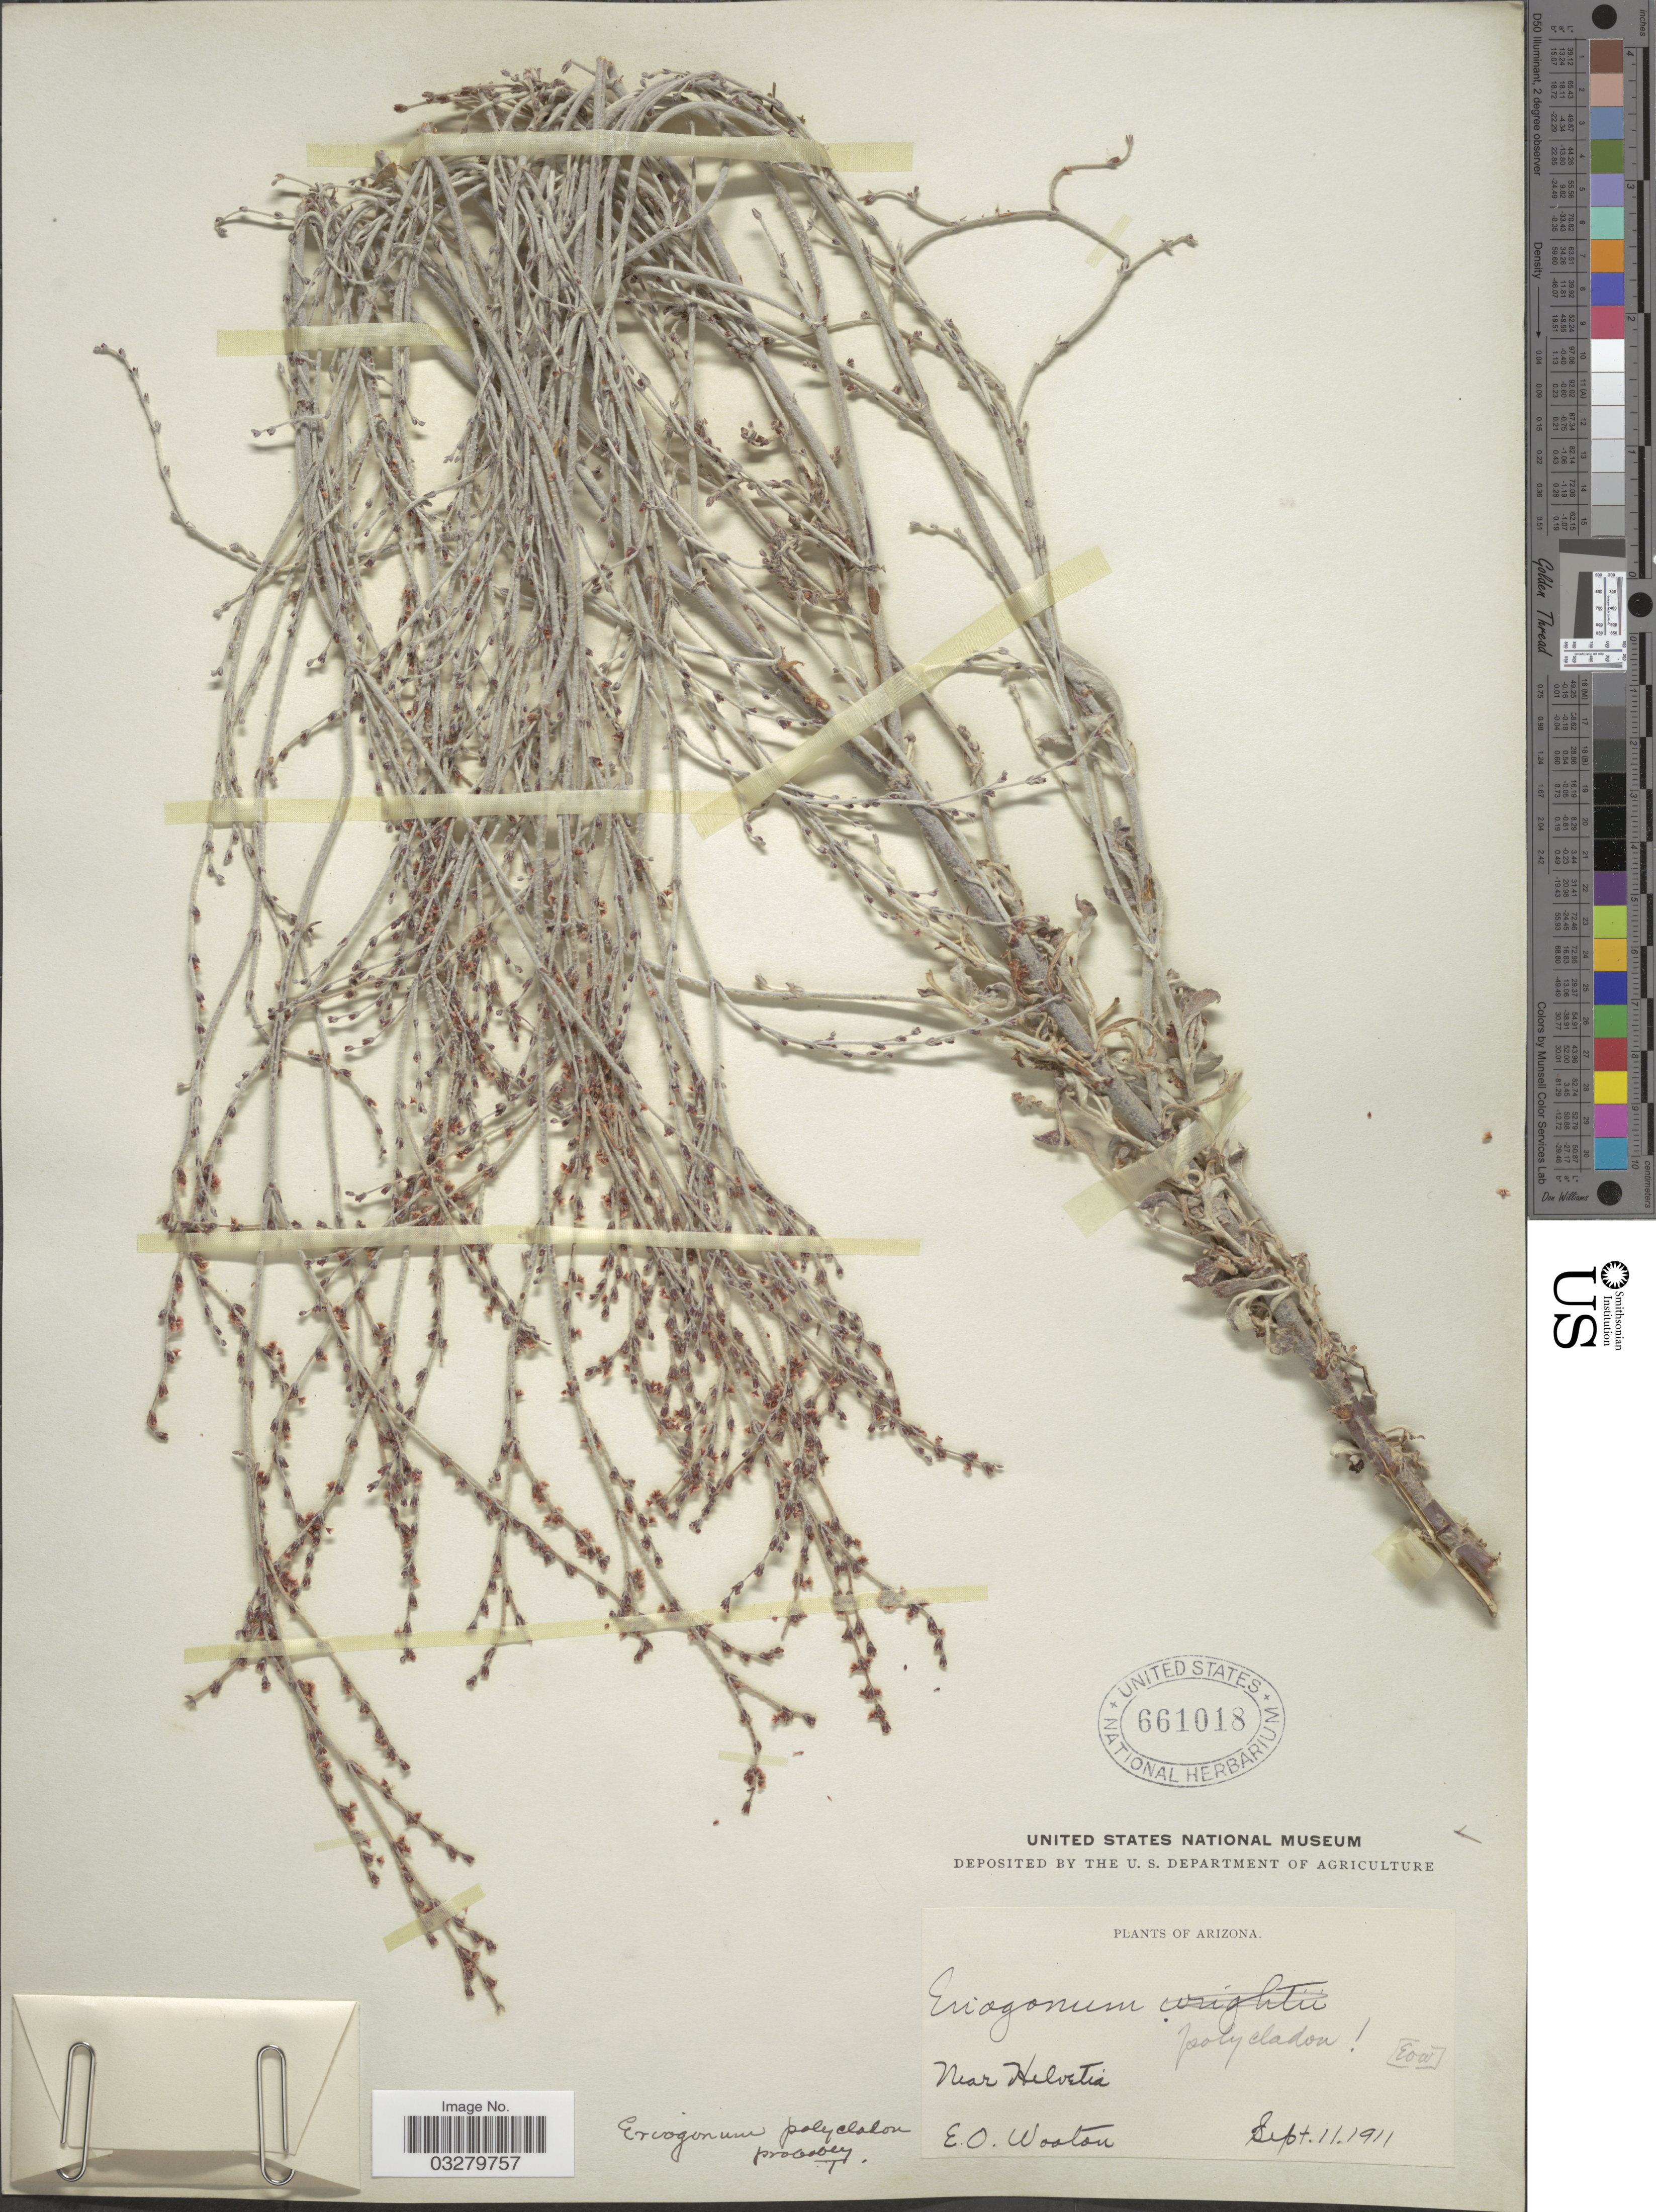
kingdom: Plantae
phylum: Tracheophyta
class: Magnoliopsida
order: Caryophyllales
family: Polygonaceae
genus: Eriogonum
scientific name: Eriogonum polycladon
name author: Benth.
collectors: E. O. Wooton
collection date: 1911-09-11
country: United States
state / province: Arizona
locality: Near Helvetia.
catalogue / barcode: US 661018